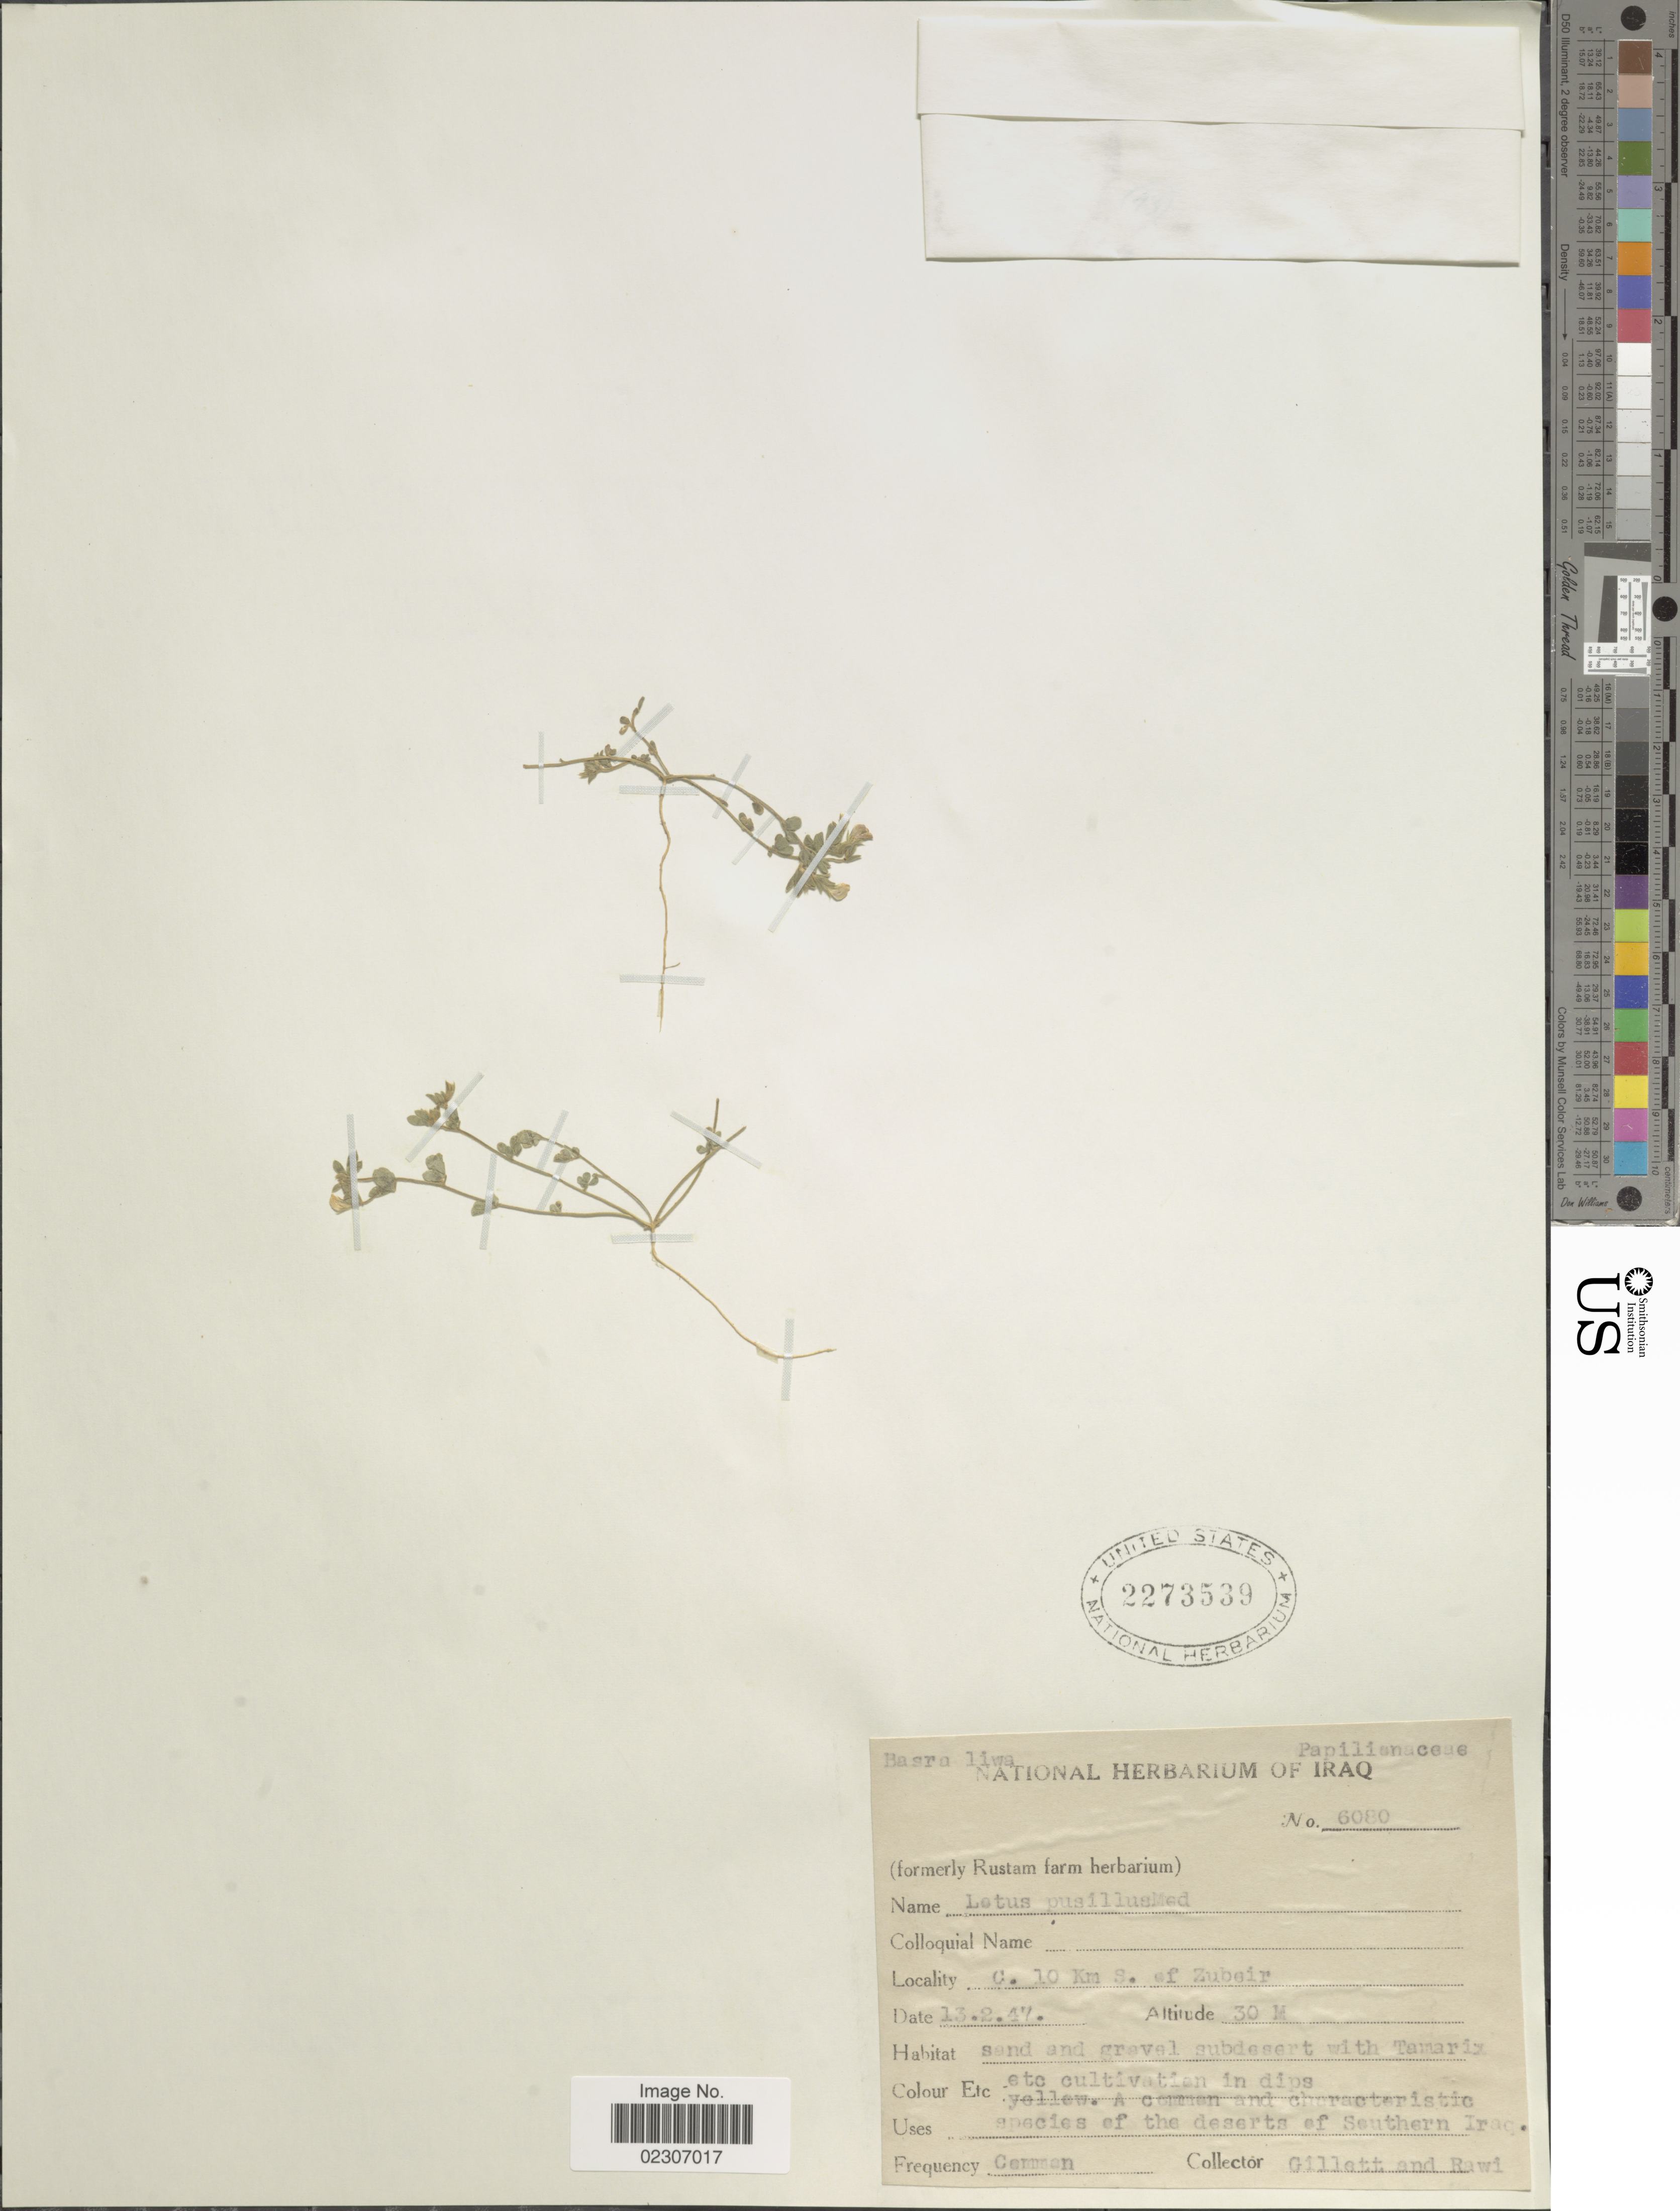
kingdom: Plantae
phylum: Tracheophyta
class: Magnoliopsida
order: Fabales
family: Fabaceae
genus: Lotus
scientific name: Lotus pusillus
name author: Viv.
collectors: Gillett, -- & -. Rawi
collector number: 6080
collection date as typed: Transcribed d/m/y: 13/2/47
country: Iraq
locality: C. 10 Km S of Zubeir, Basra liwa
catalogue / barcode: US 2273539